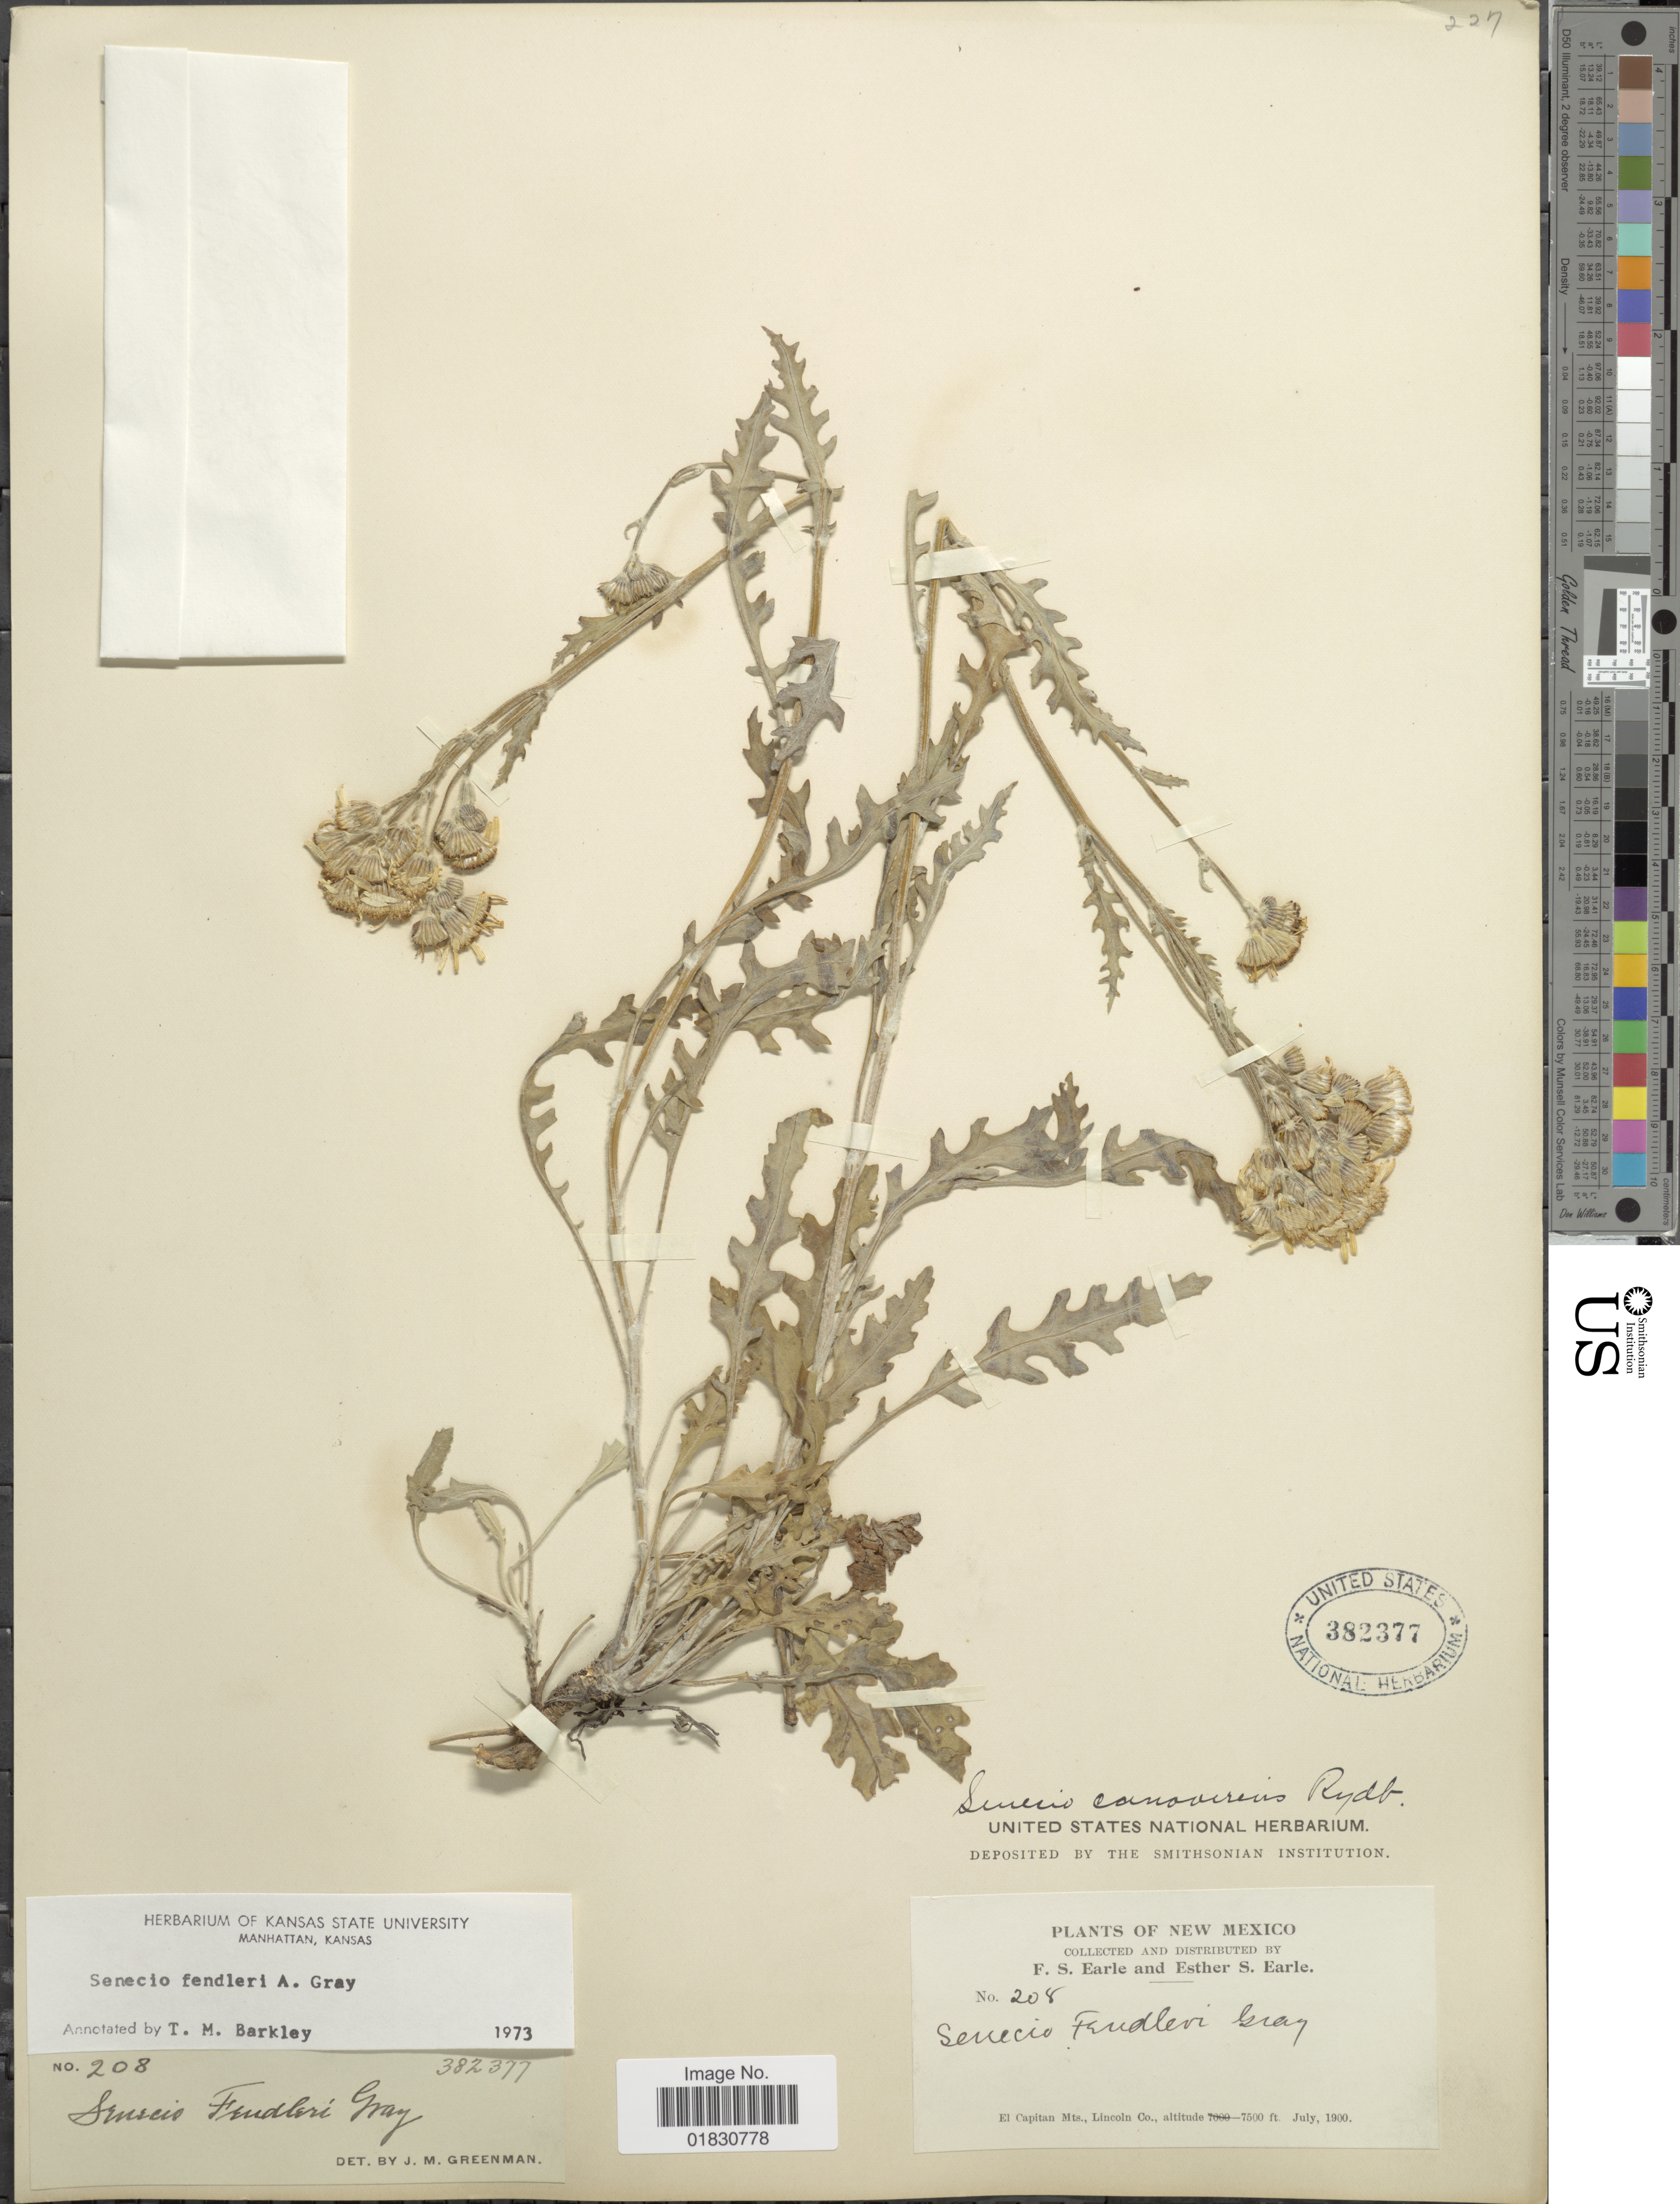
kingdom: Plantae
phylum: Tracheophyta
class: Magnoliopsida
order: Asterales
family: Asteraceae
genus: Packera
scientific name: Packera fendleri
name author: (A. Gray) W.A. Weber & Á. Löve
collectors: F. S. Earle & E. S. Earle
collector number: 208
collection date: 1900-07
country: United States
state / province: New Mexico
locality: El Capitan Mts., Lincoln Co.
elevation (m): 2286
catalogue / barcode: US 382377